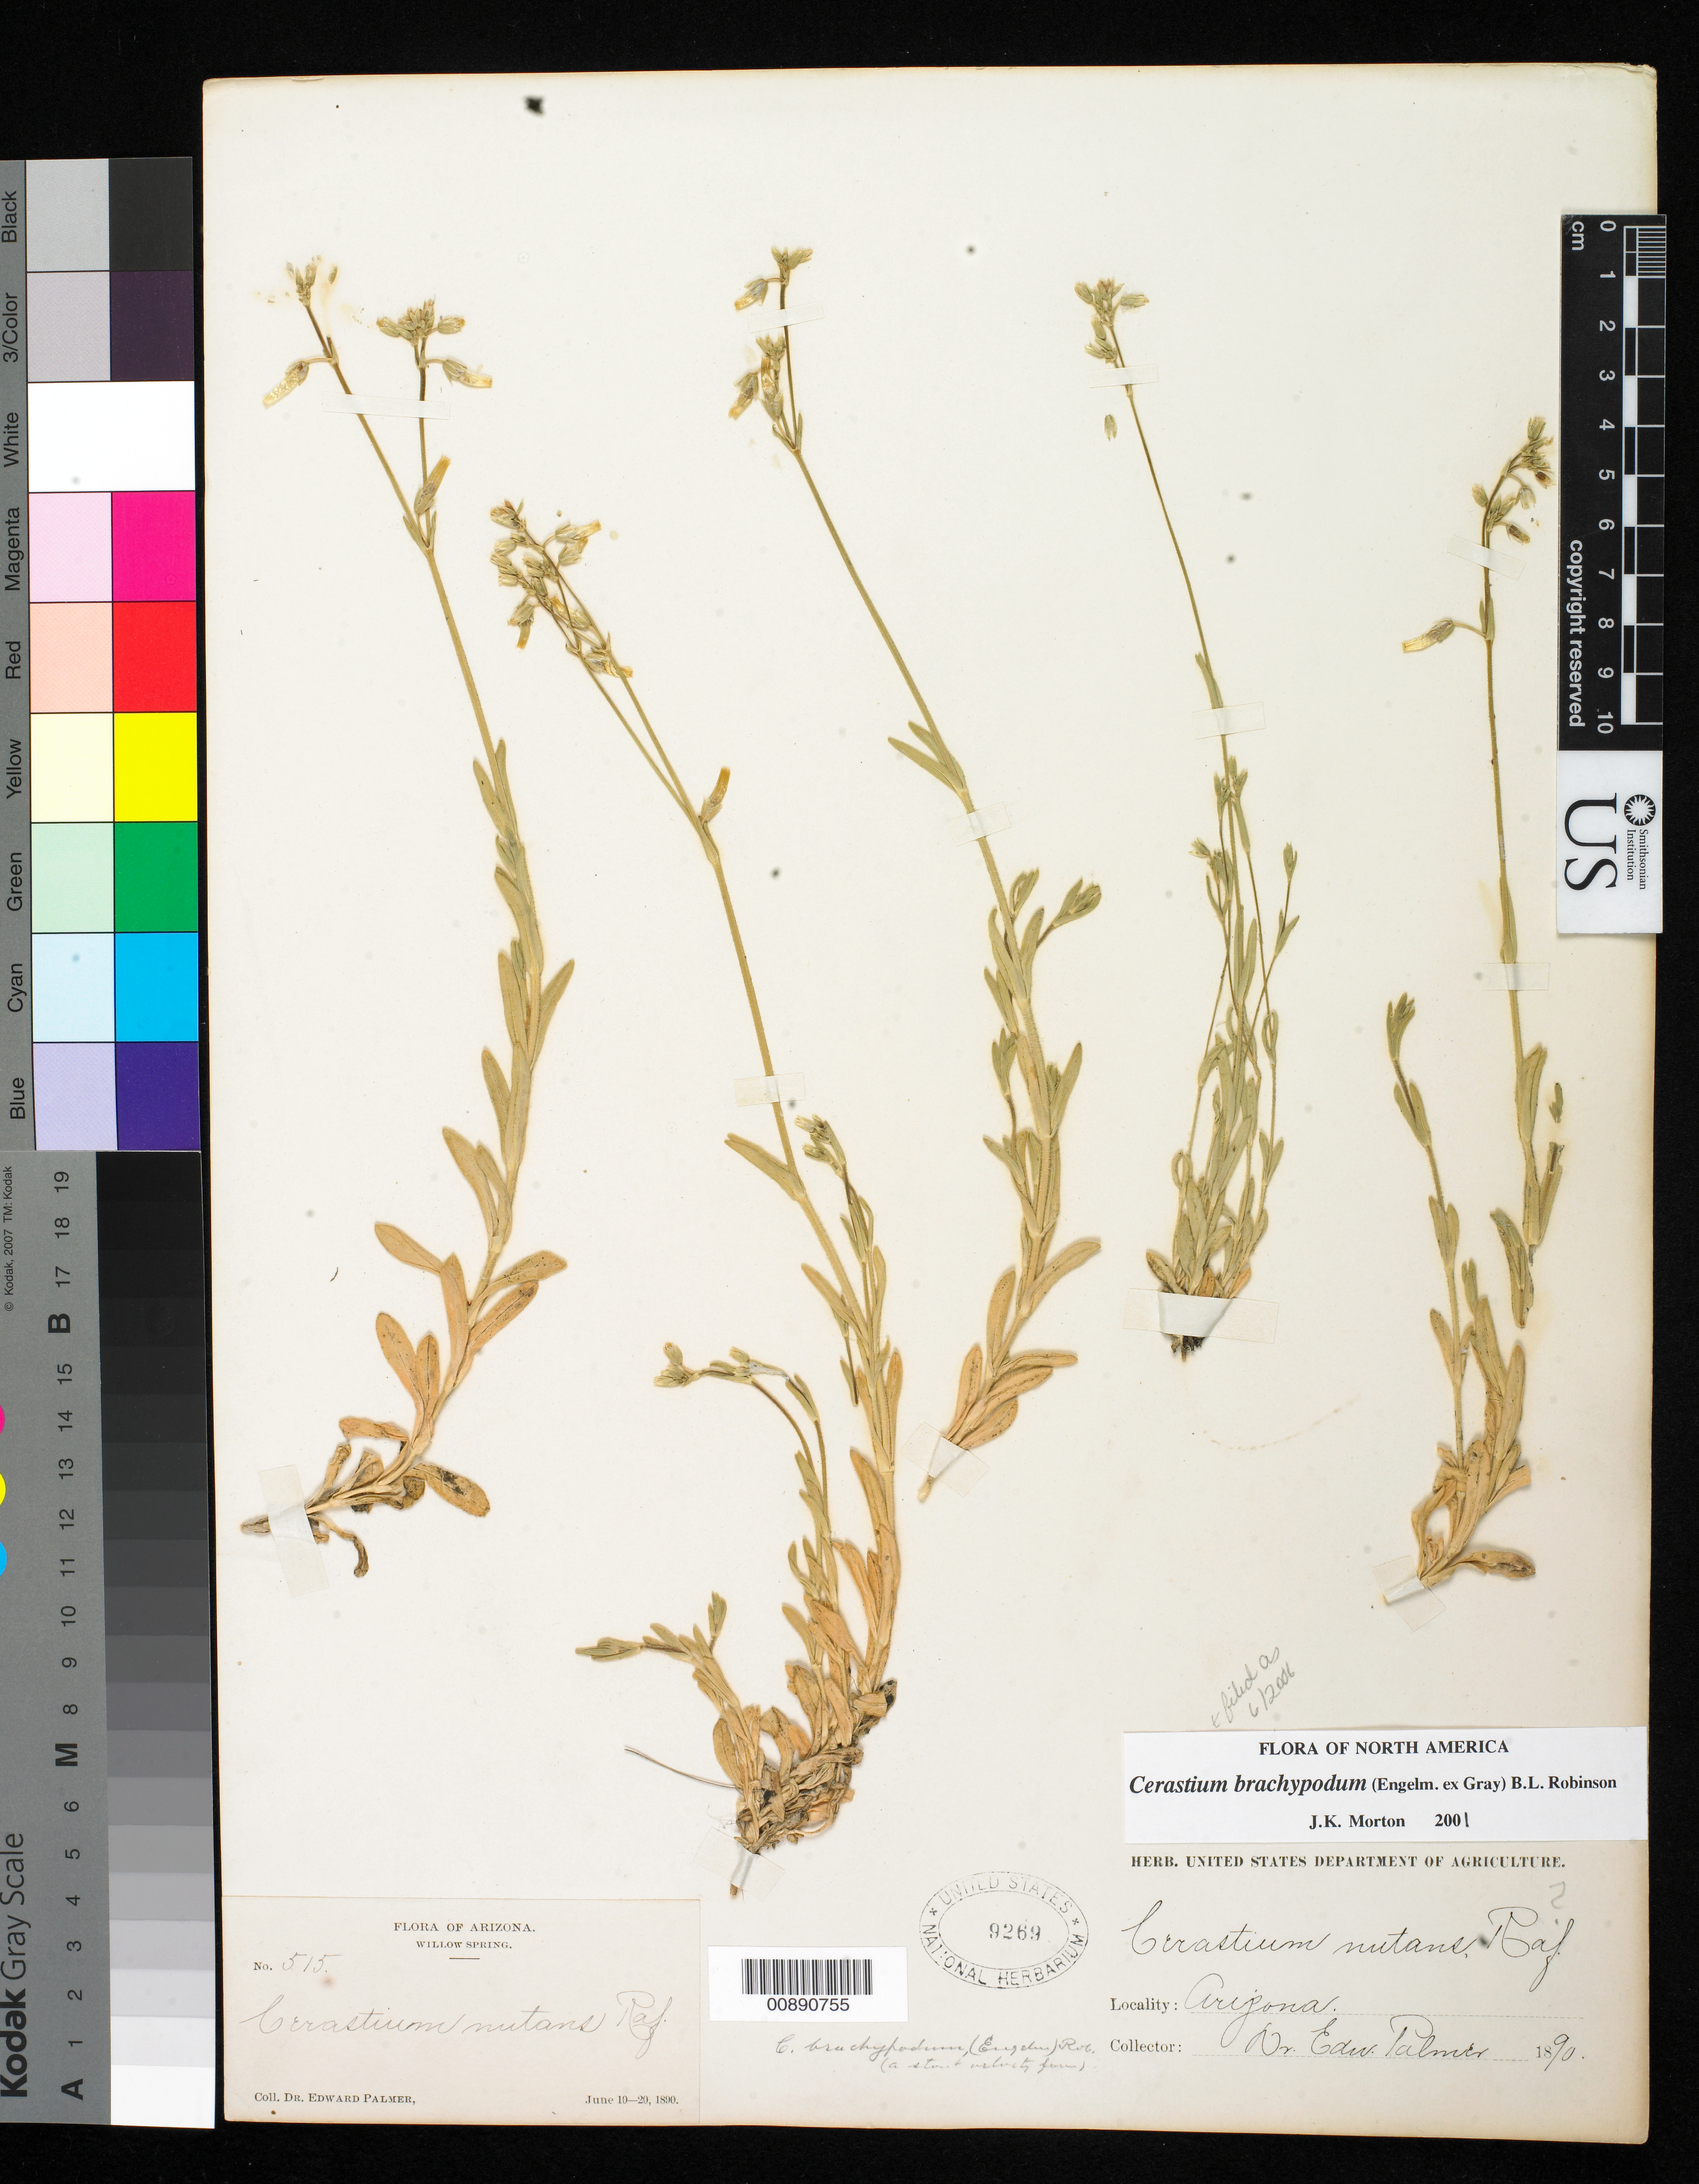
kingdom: Plantae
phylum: Tracheophyta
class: Magnoliopsida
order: Caryophyllales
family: Caryophyllaceae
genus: Cerastium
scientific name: Cerastium brachypodum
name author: (Engelm. ex A. Gray) B.L. Rob.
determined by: Morton, J. K.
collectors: E. Palmer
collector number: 515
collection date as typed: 10 Jun 1890 to 20 Jun 1890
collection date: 1890-06-10/1890-06-20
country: United States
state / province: Arizona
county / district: Coconino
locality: Willow Spring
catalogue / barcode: US 9269